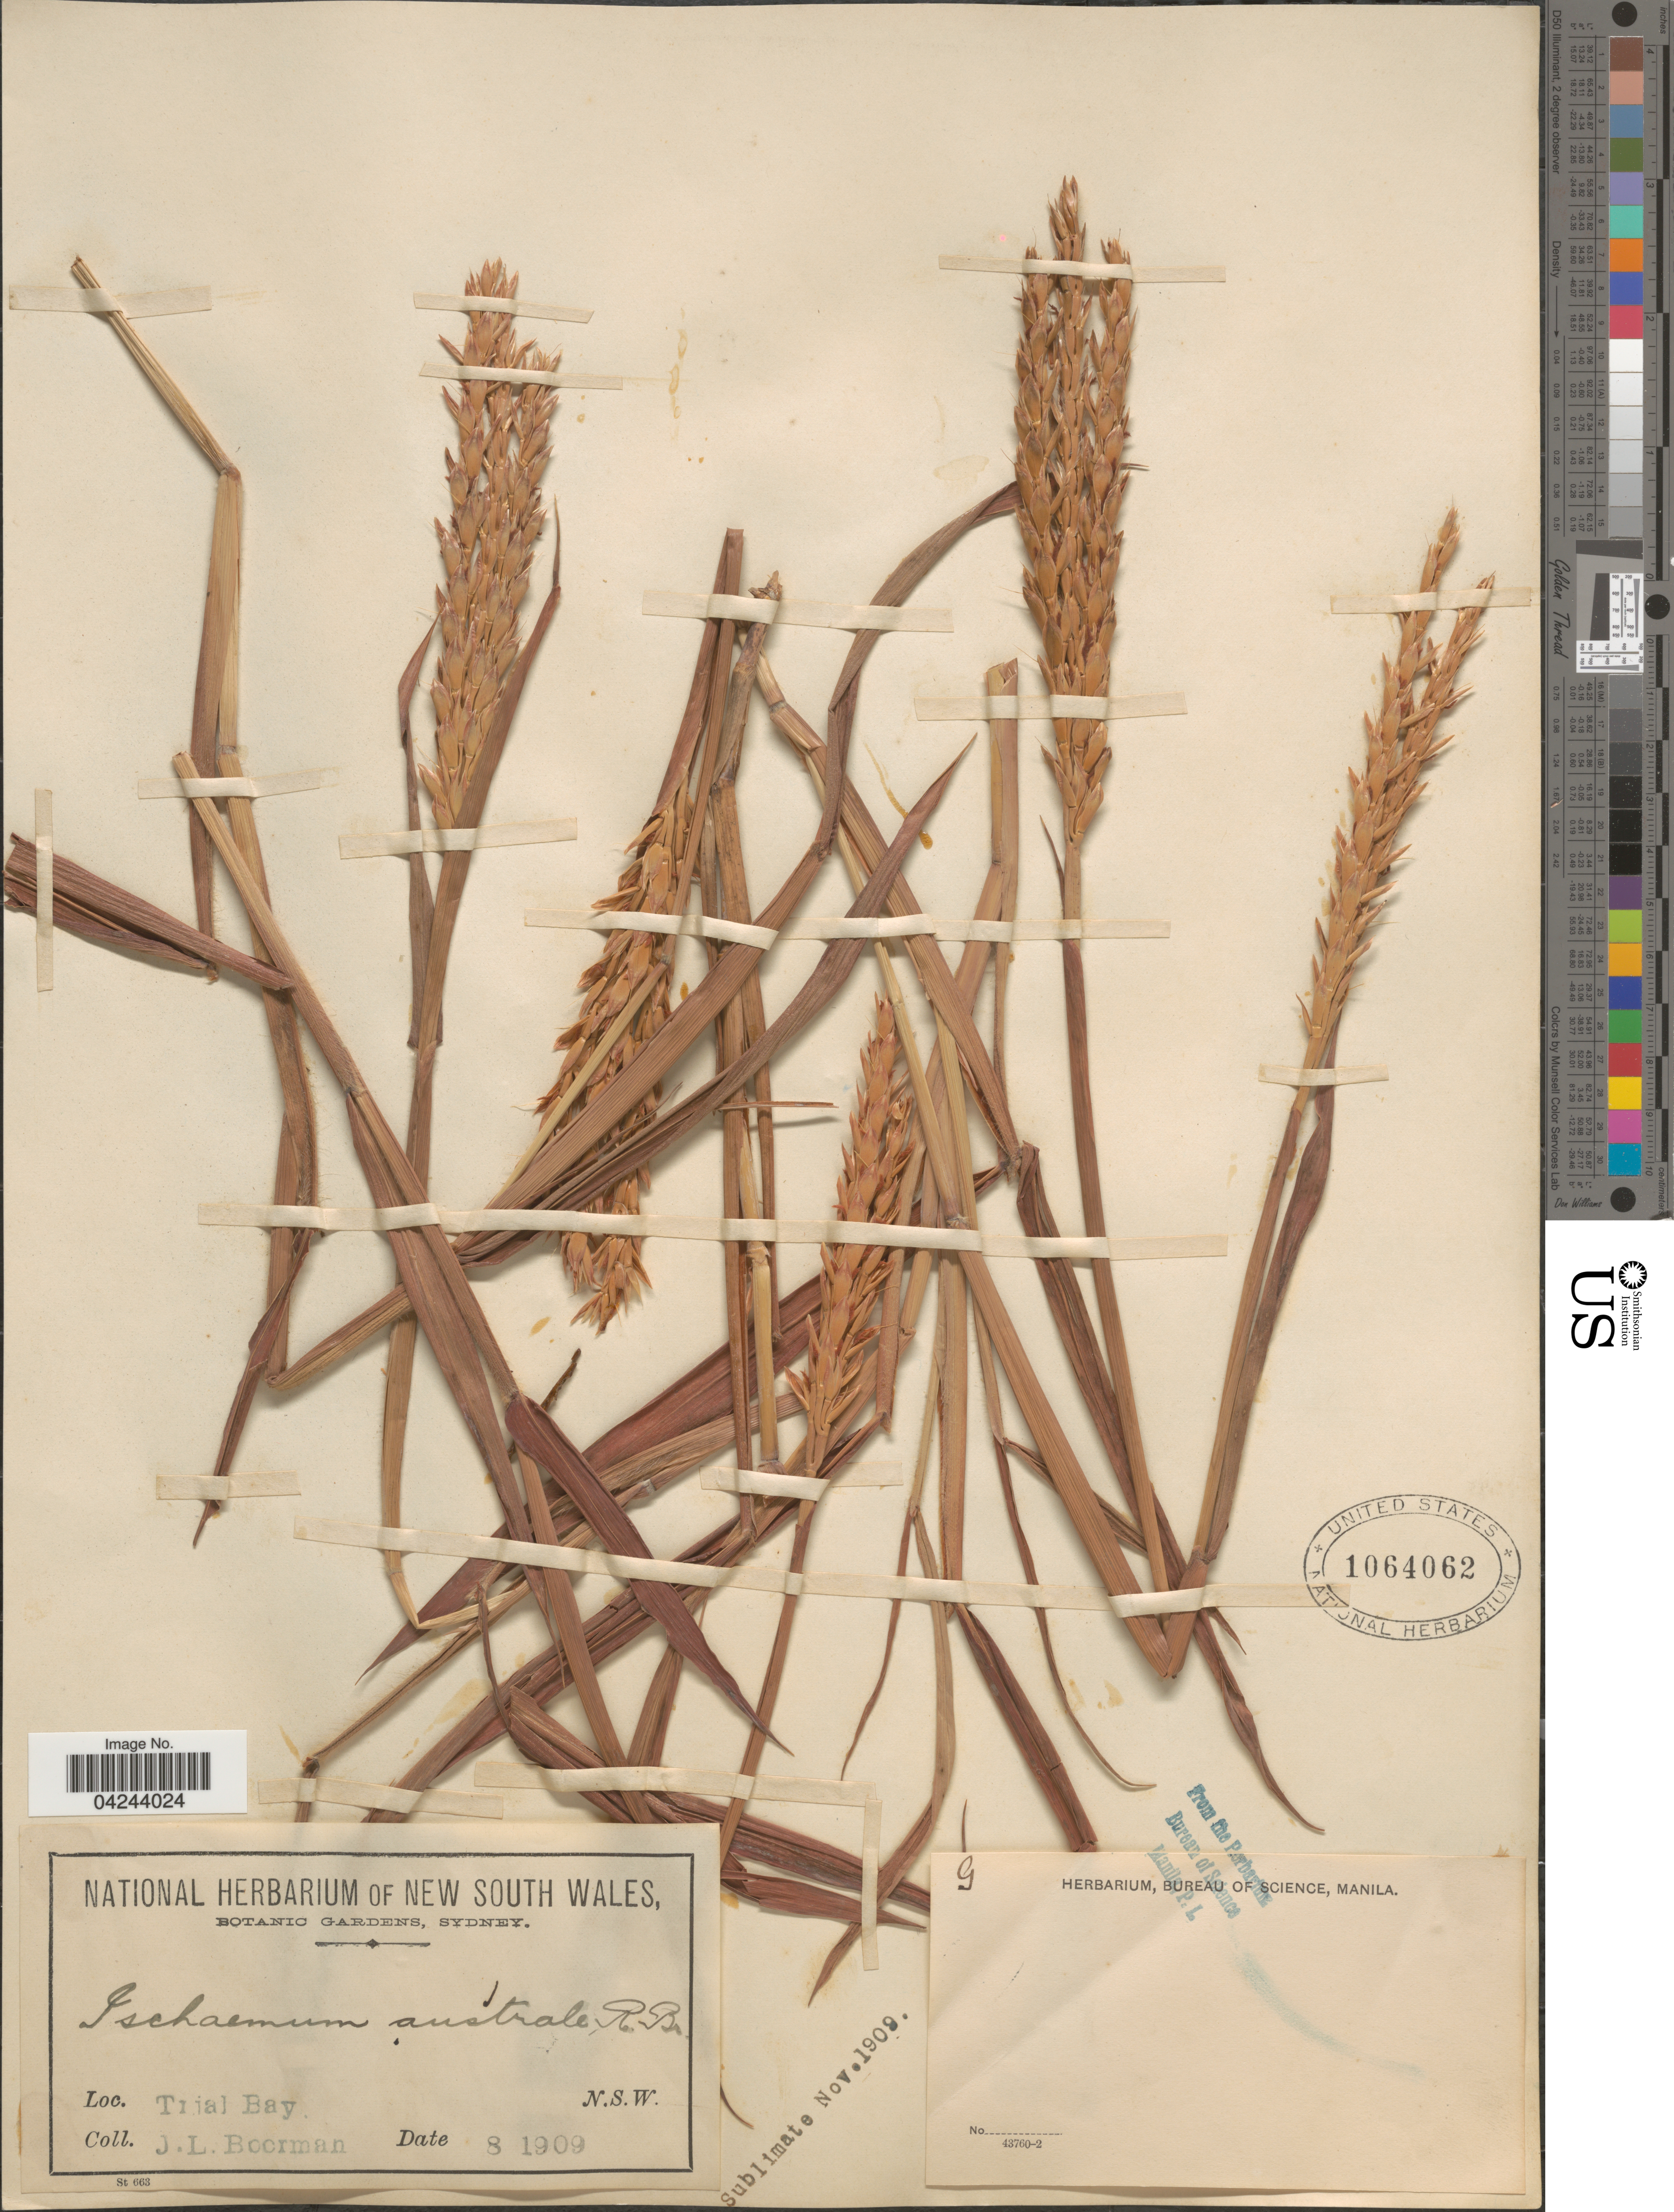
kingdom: Plantae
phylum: Tracheophyta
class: Liliopsida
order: Poales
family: Poaceae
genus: Ischaemum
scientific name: Ischaemum triticeum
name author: R. Br.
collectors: J. Boorman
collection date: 1909-08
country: Australia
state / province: New South Wales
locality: Trial Bay.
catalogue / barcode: US 1064062